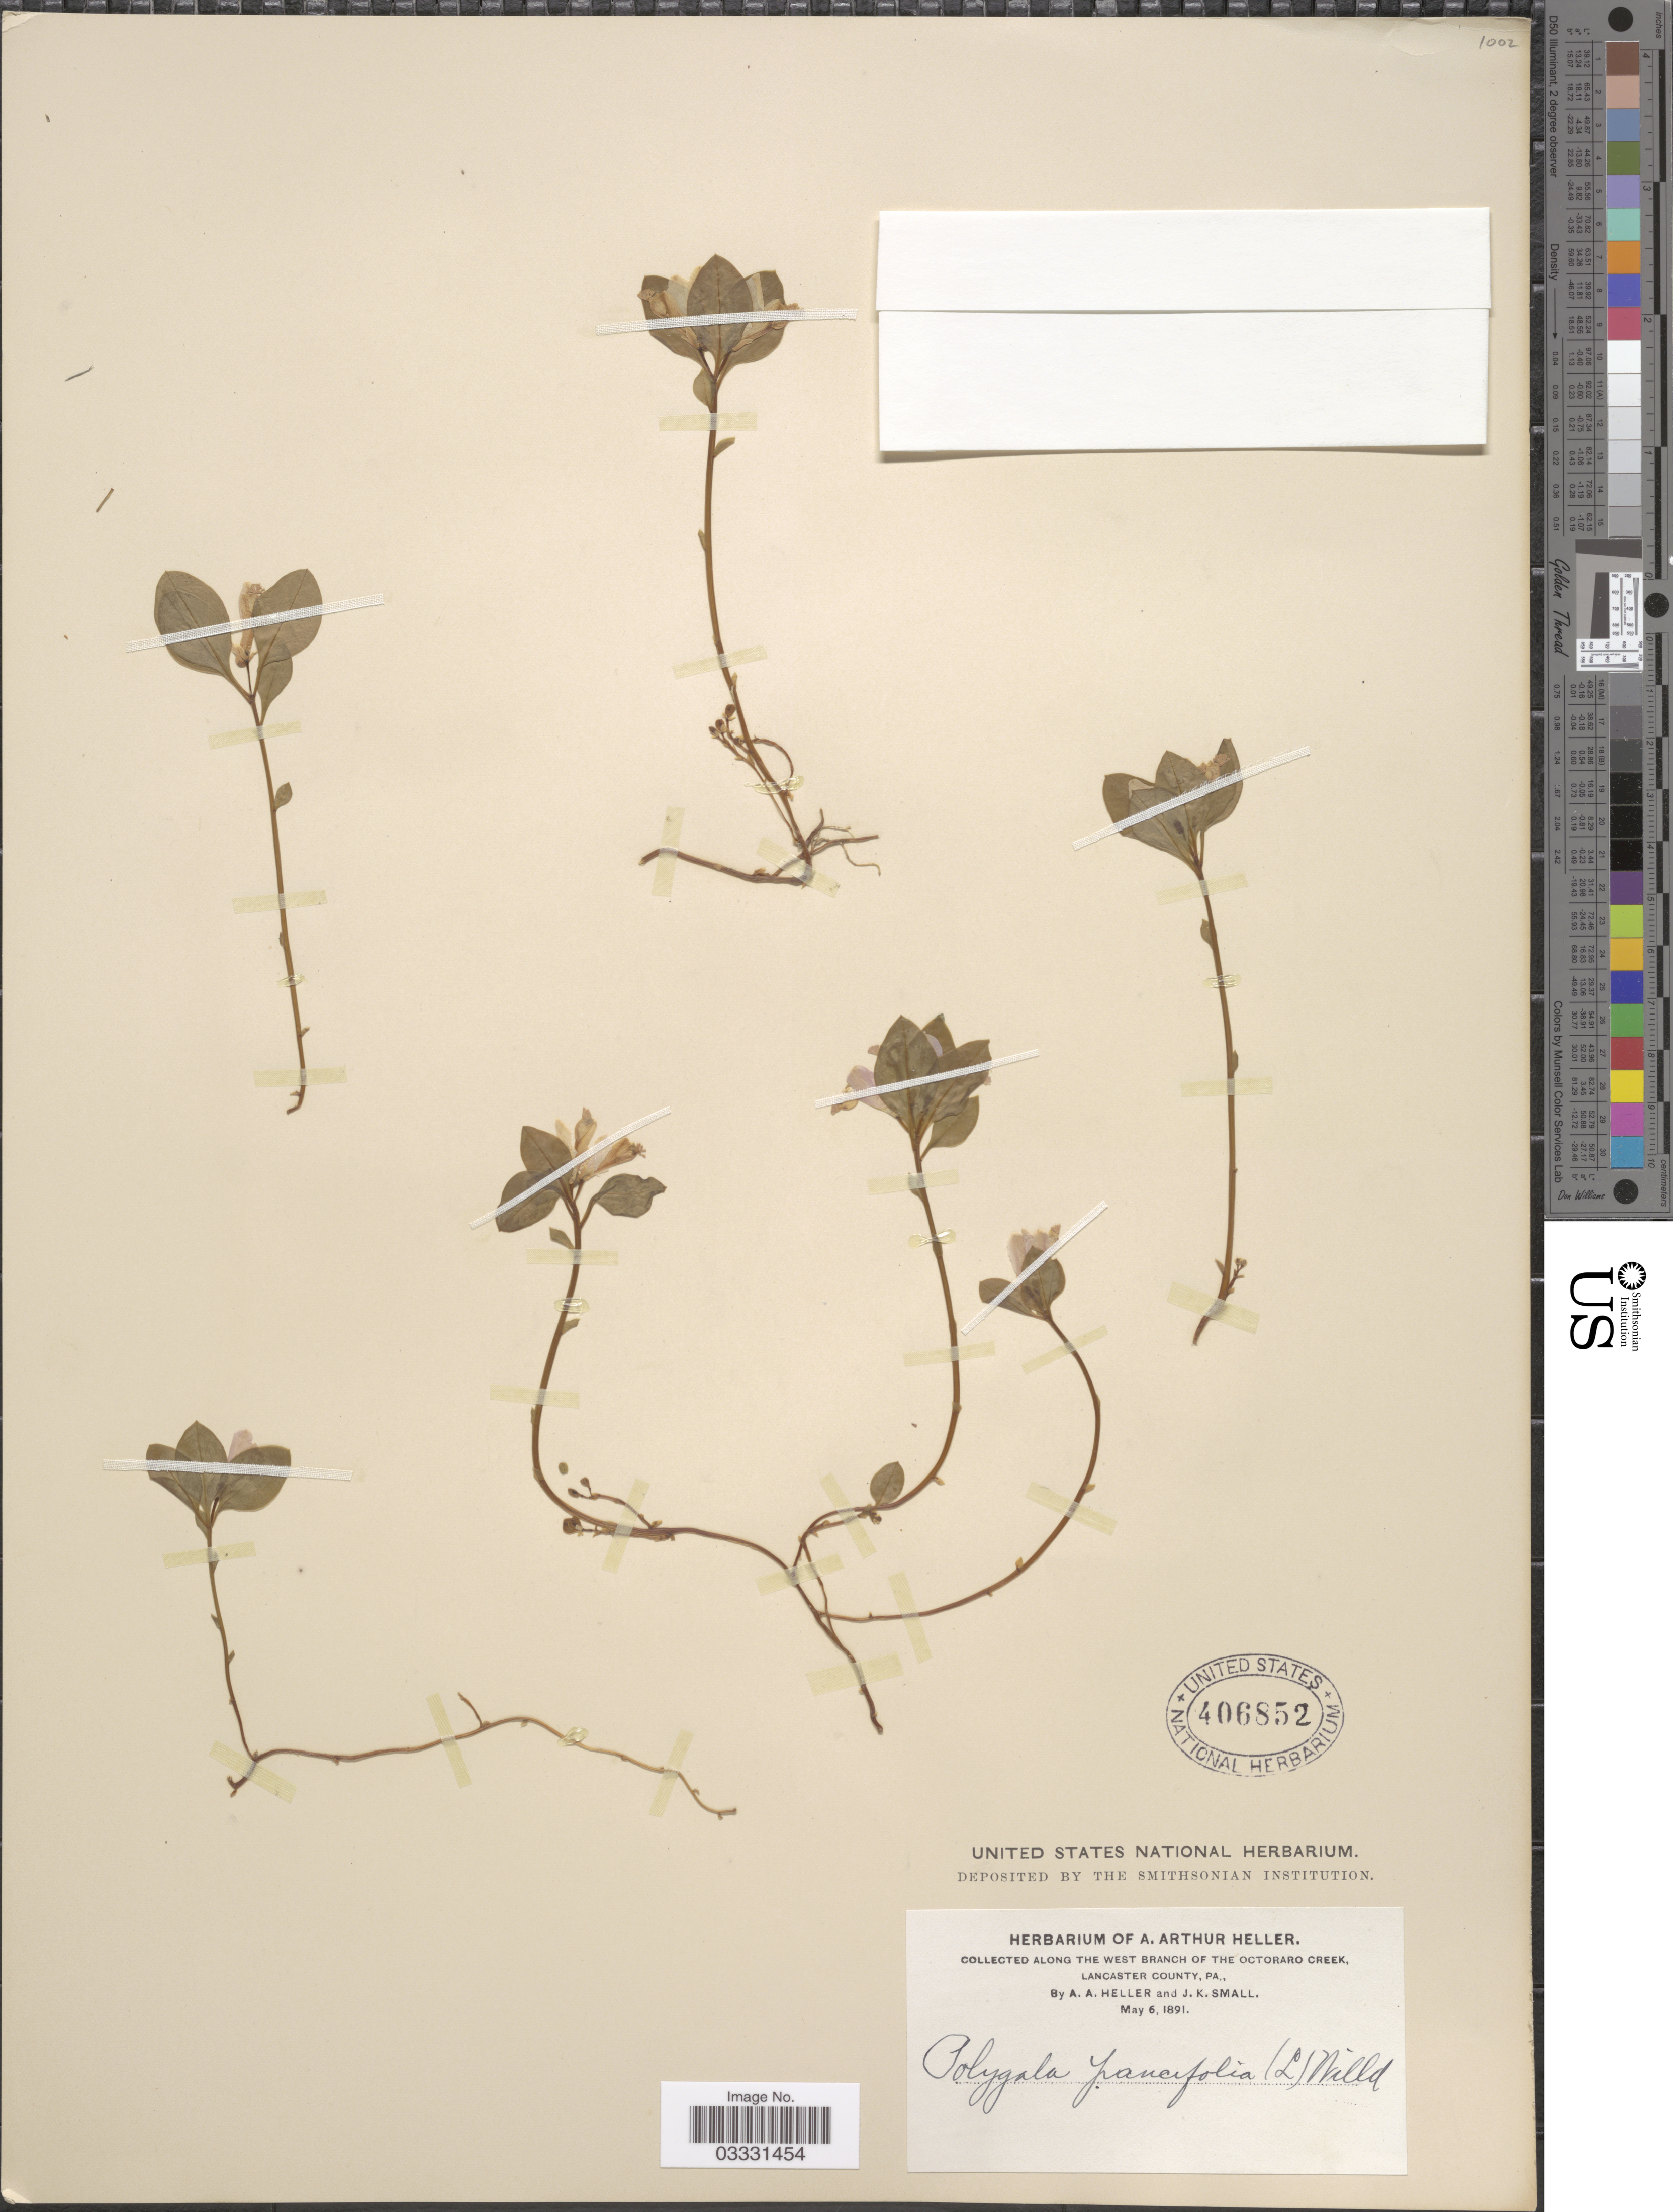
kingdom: Plantae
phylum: Tracheophyta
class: Magnoliopsida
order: Fabales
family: Polygalaceae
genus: Polygaloides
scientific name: Polygaloides paucifolia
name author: (Willd.) J.R. Abbott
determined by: Strong, Mark T., (BOT), Smithsonian Institution - National Museum of Natural History (UNITED STATES)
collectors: A. A. Heller & J. K. Small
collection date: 1891-05-06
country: United States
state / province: Pennsylvania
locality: Along the west branch of the Octoraro Creek, Lancaster County.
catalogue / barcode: US 406852